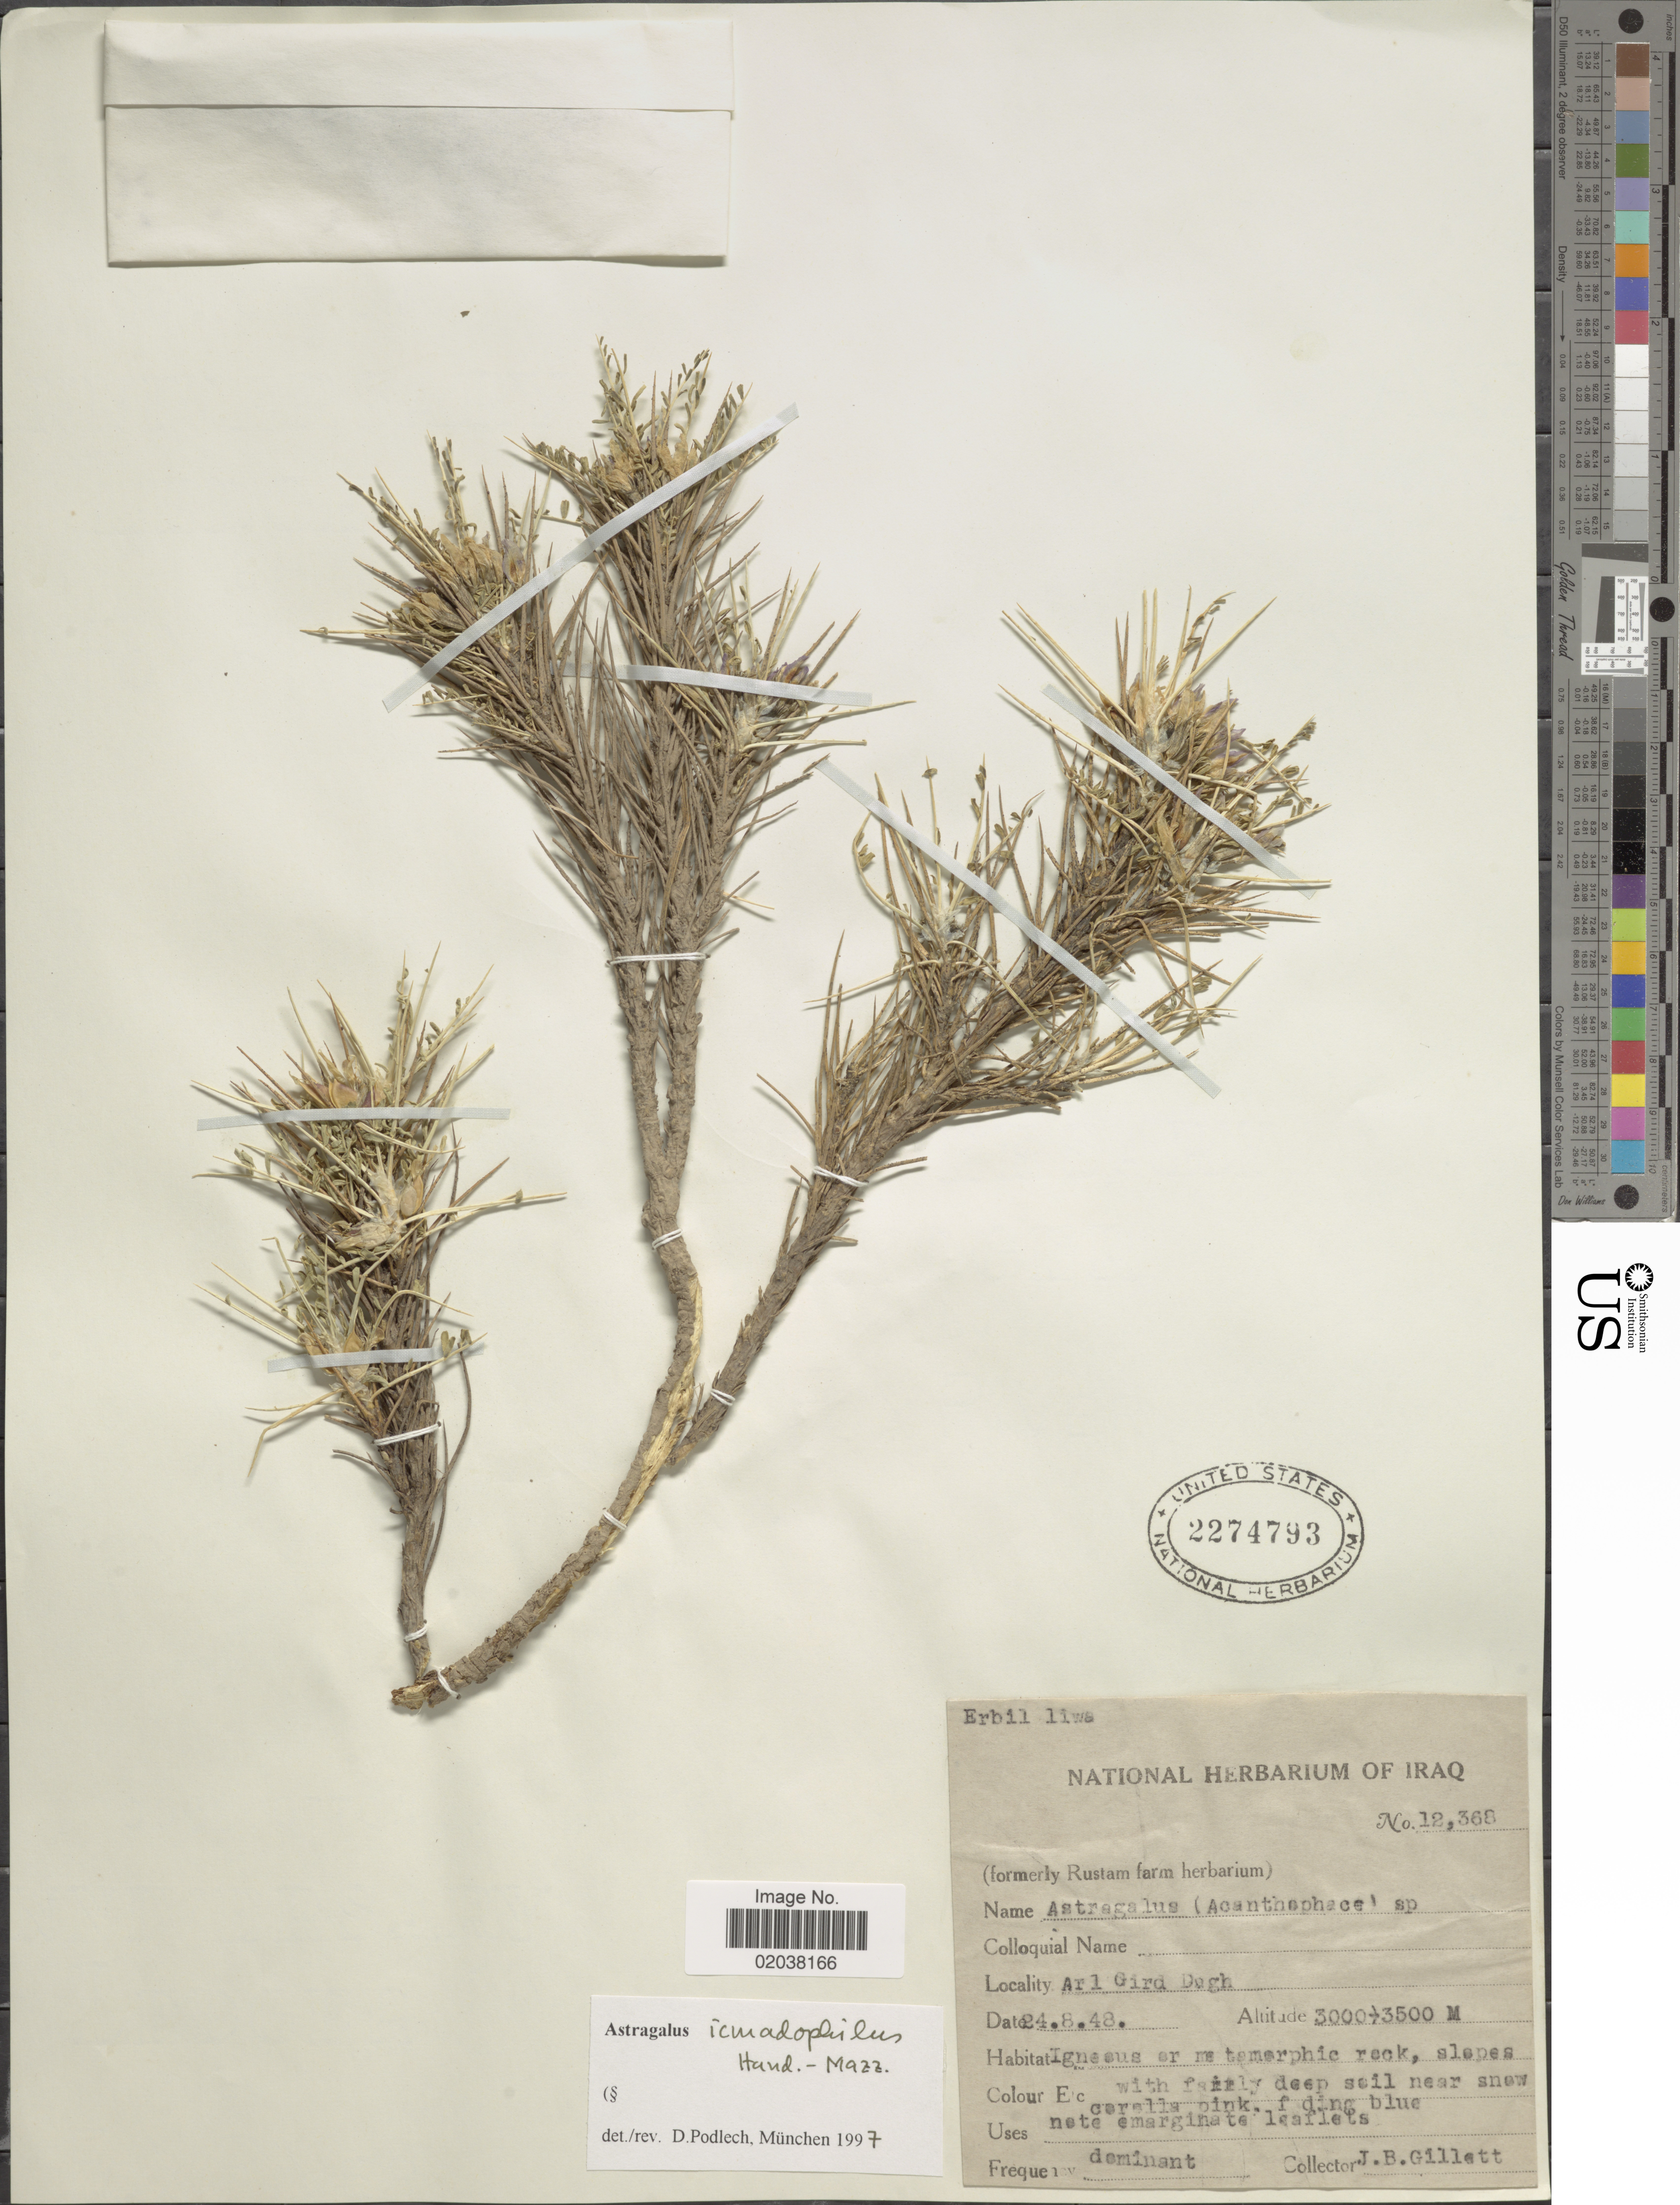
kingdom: Plantae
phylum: Tracheophyta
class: Magnoliopsida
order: Fabales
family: Fabaceae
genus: Astragalus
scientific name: Astragalus icmadophilus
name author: Hand.-Mazz.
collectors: J. B. Gillett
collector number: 12368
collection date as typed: Transcribed d/m/y: 24/8/48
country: Iraq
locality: Arl Gird Dagh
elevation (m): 3000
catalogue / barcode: US 2274793